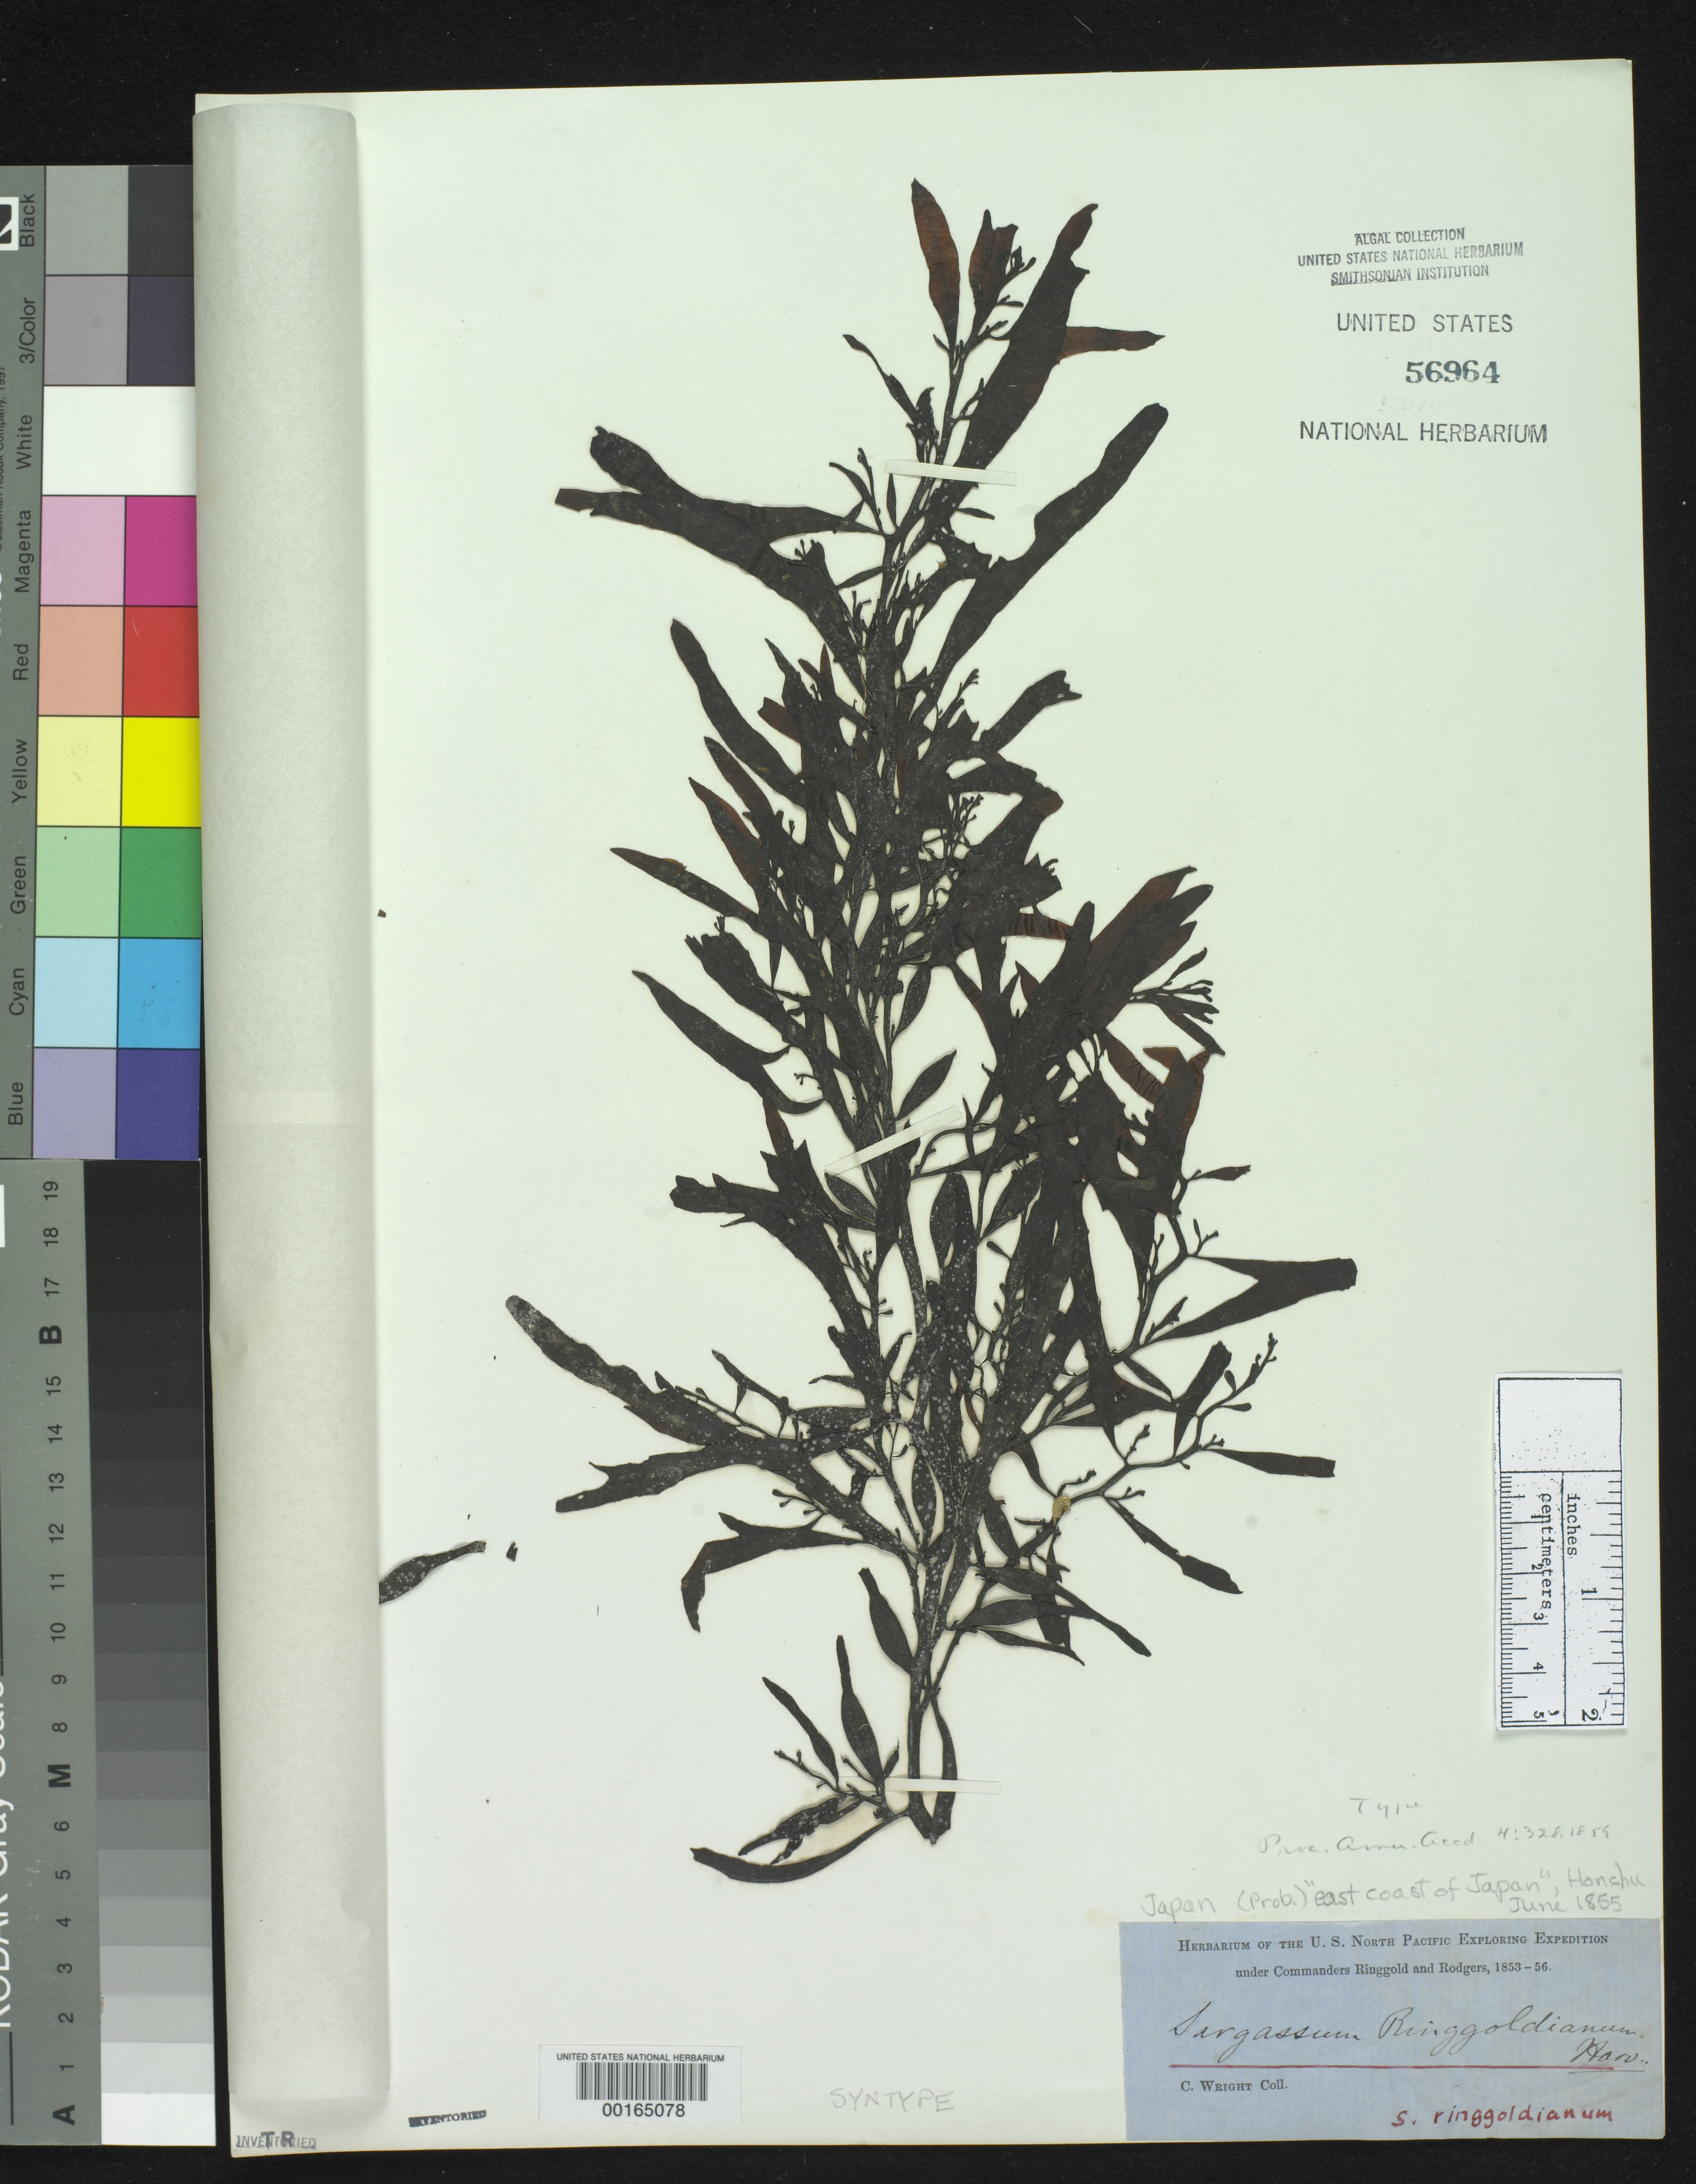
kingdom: Chromista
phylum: Ochrophyta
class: Phaeophyceae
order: Fucales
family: Sargassaceae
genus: Sargassum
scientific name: Sargassum ringgoldianum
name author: Harv.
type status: Syntype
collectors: C. Wright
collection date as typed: Jun 1855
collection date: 1855-06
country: Japan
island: Honshu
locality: East coast north of Shimoda.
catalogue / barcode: US 56964